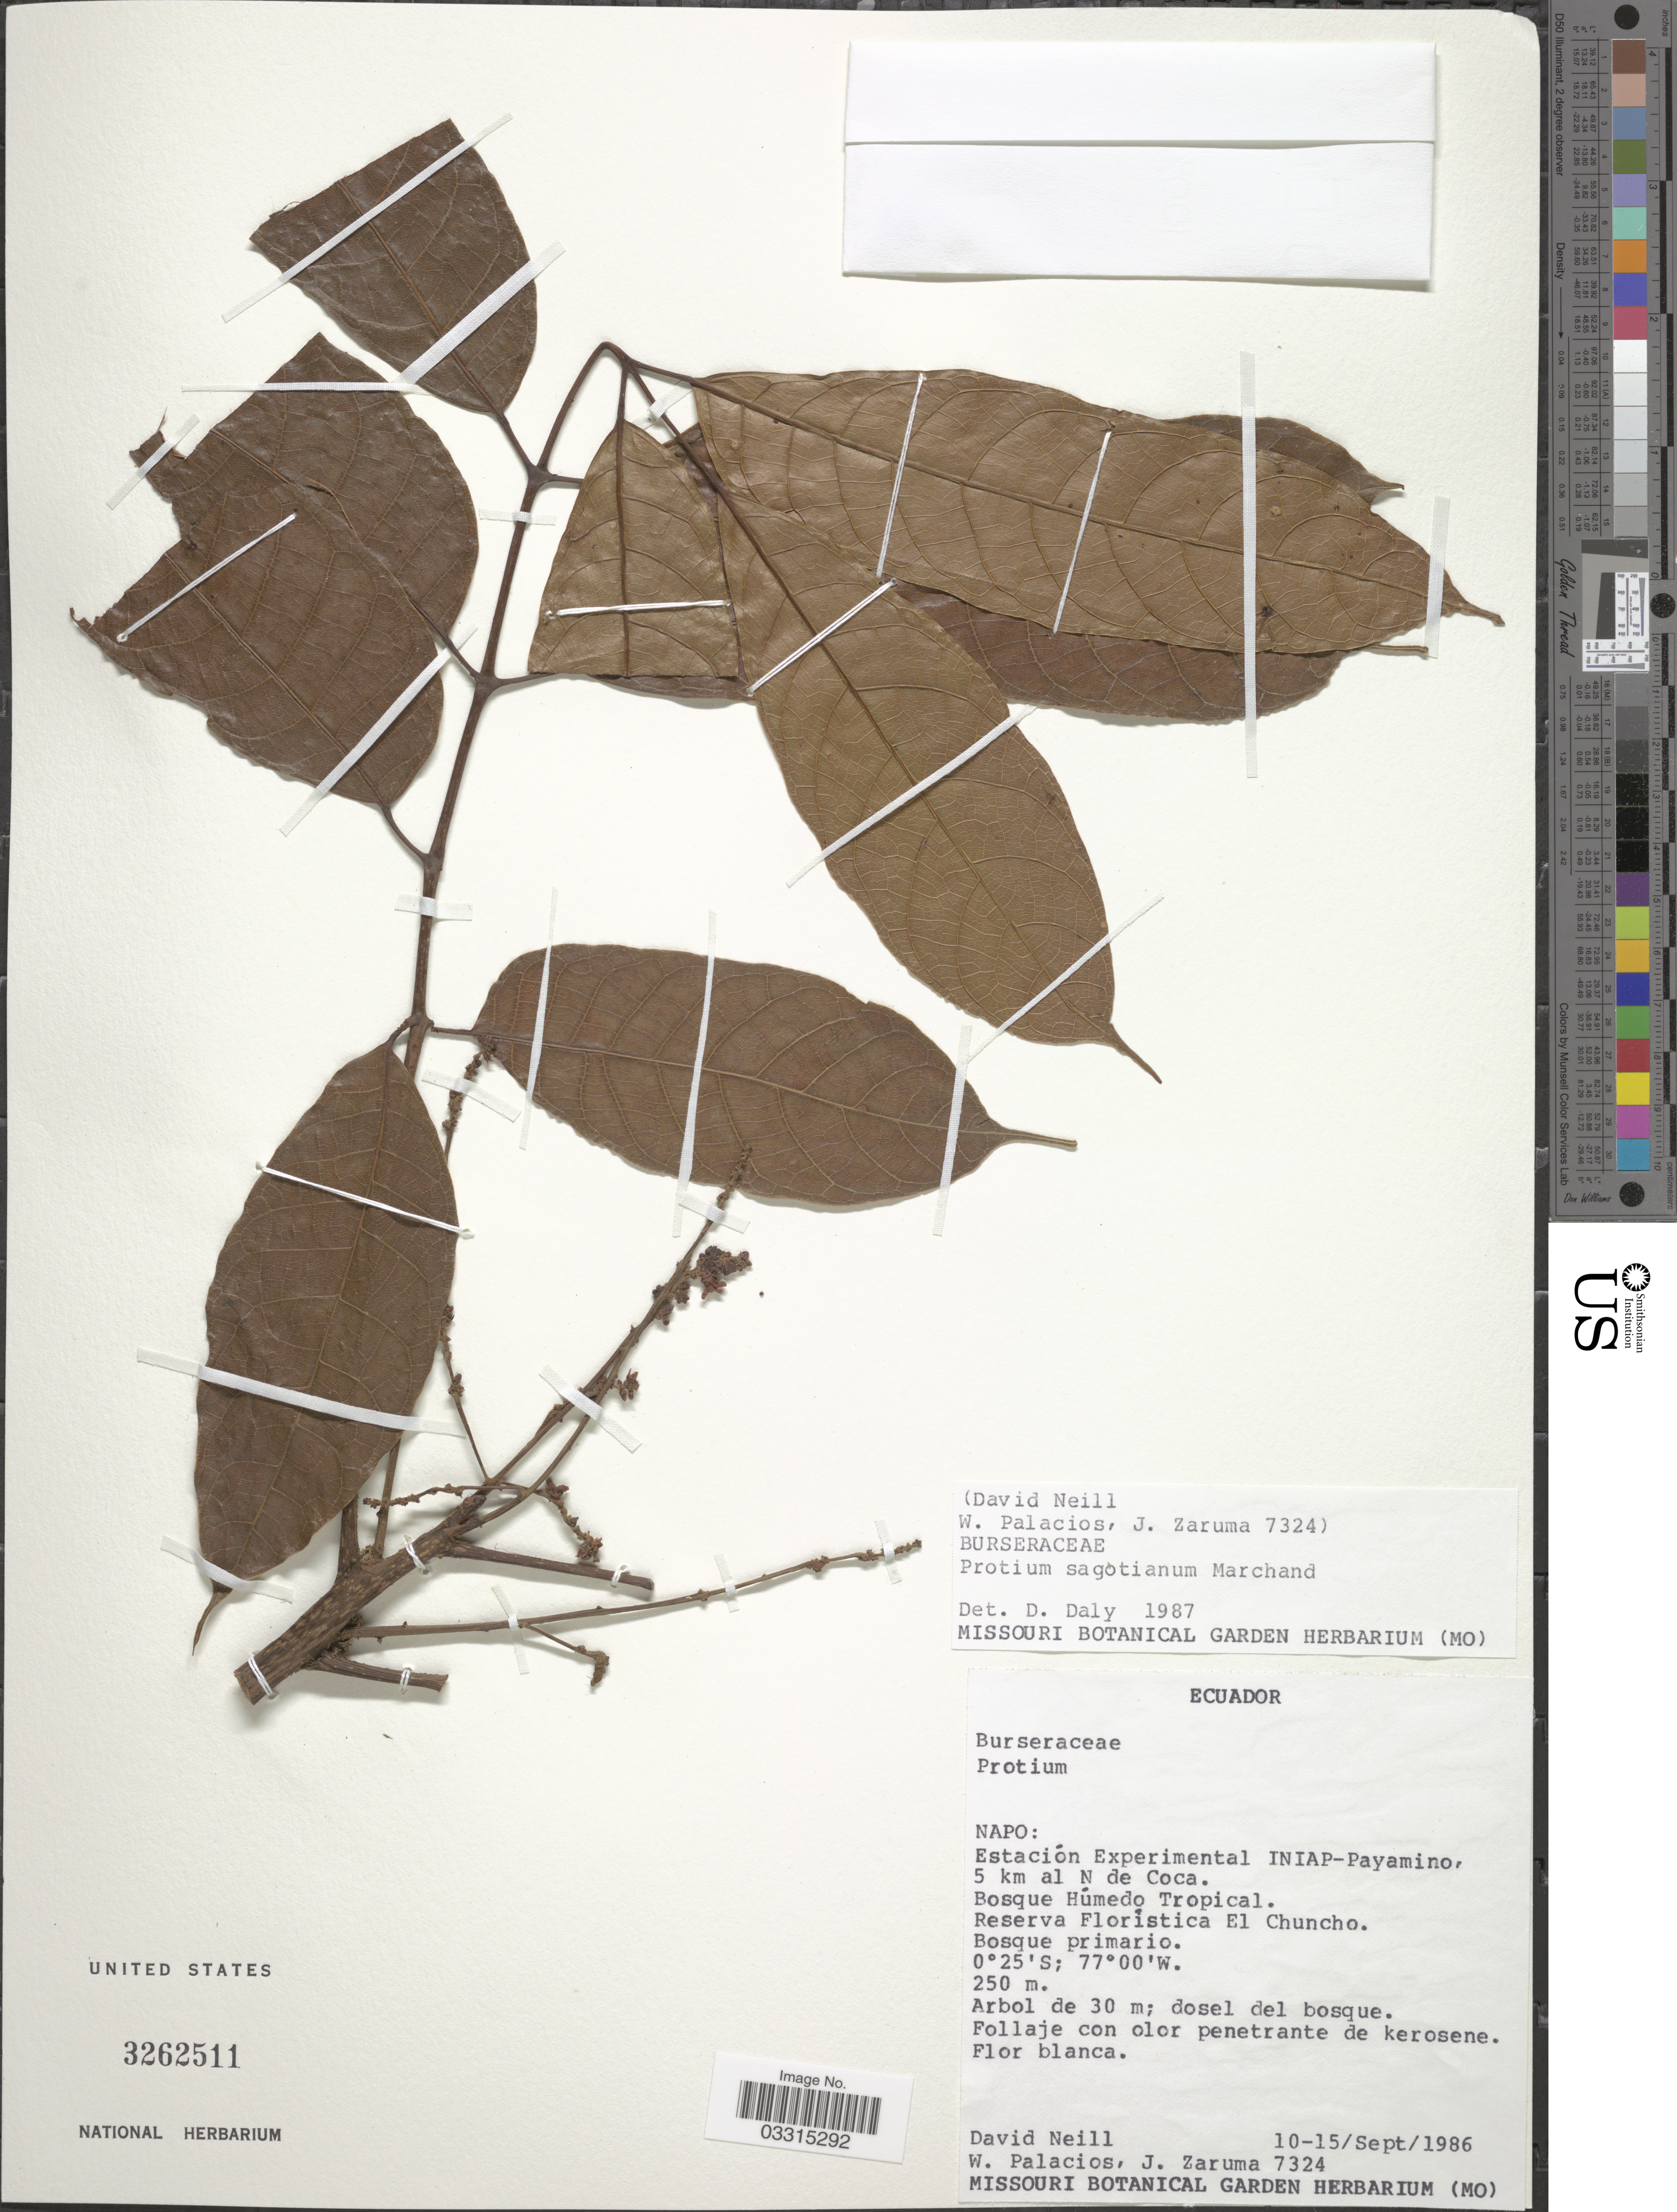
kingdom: Plantae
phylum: Tracheophyta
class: Magnoliopsida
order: Sapindales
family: Burseraceae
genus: Protium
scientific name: Protium sagotianum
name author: Marchand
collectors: D. Neill, W. Palacios & J. Zaruma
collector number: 7324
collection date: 1986-09-10/1986-09-15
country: Ecuador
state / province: Napo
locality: Estación Experimental INIAP-Payamino, 5 km al N de Coca. Bosque Húmedo Tropical. Reserva Floristica El Chuncho. Bosque primario.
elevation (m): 250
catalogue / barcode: US 3262511